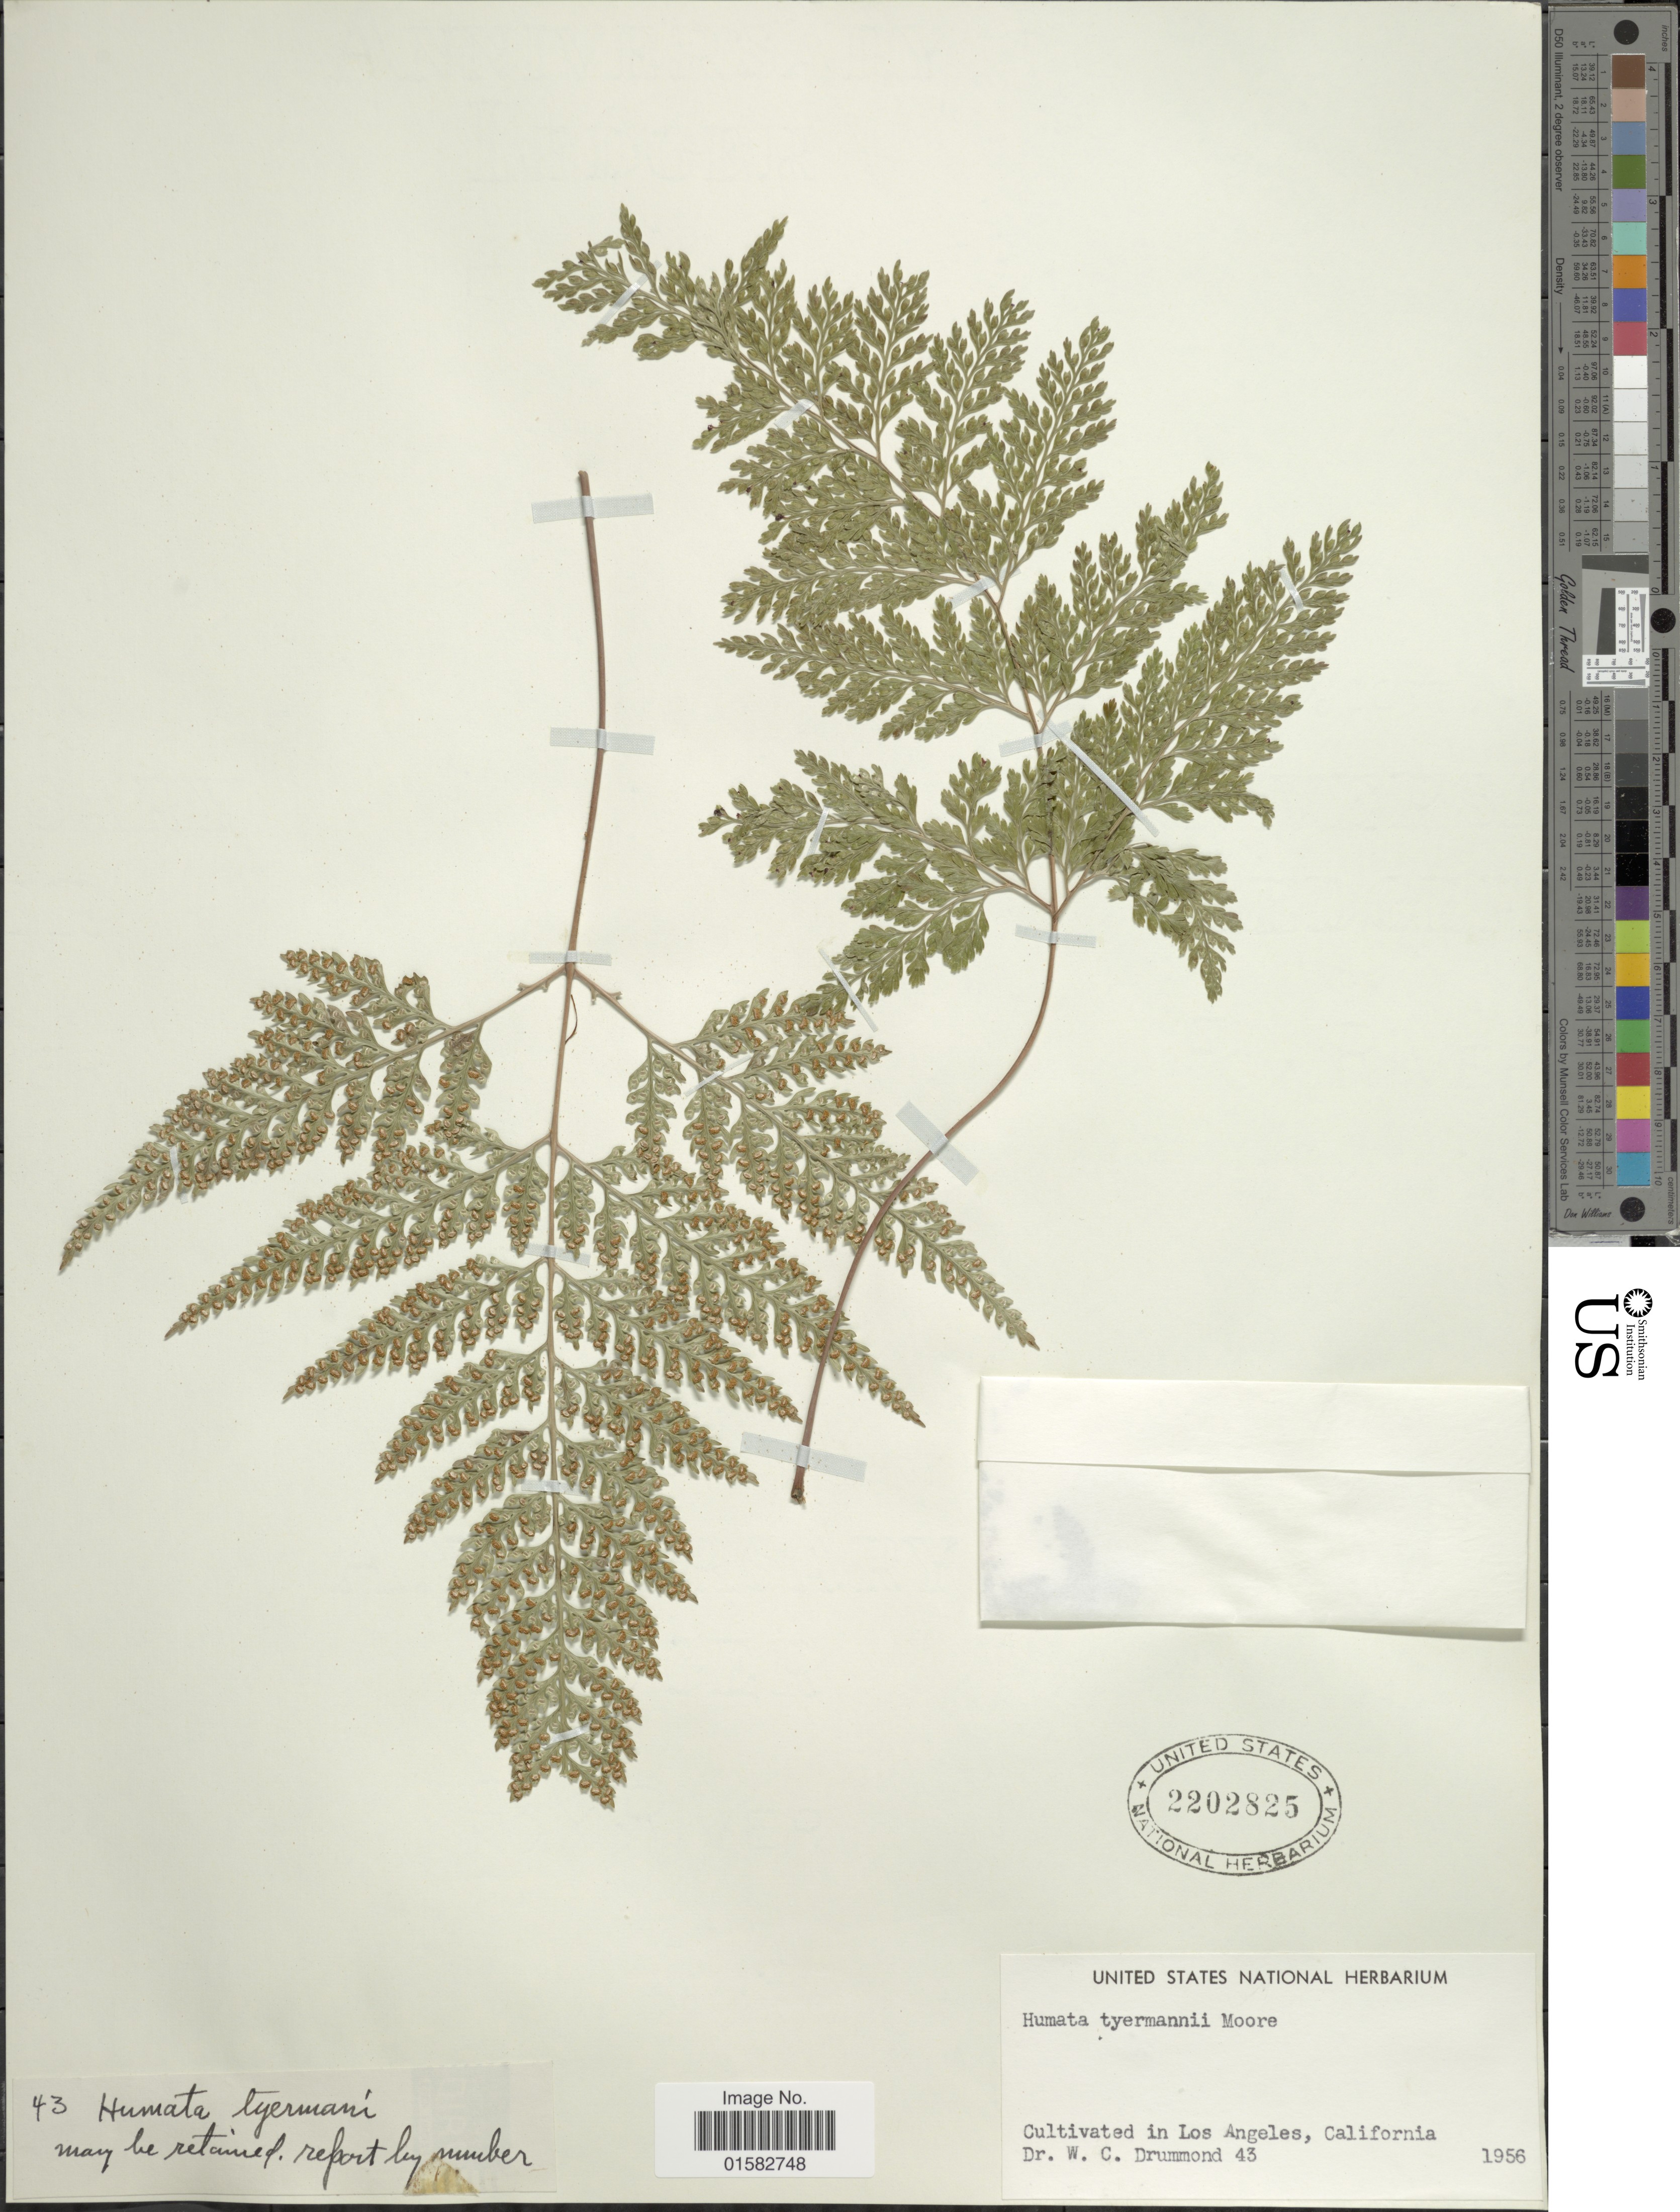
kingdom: Plantae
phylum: Tracheophyta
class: Polypodiopsida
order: Polypodiales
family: Davalliaceae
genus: Davallia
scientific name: Davallia griffithiana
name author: Hook.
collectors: W. Drummond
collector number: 43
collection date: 1956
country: United States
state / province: California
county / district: Los Angeles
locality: Cultivated in Los Angeles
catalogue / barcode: US 2202825